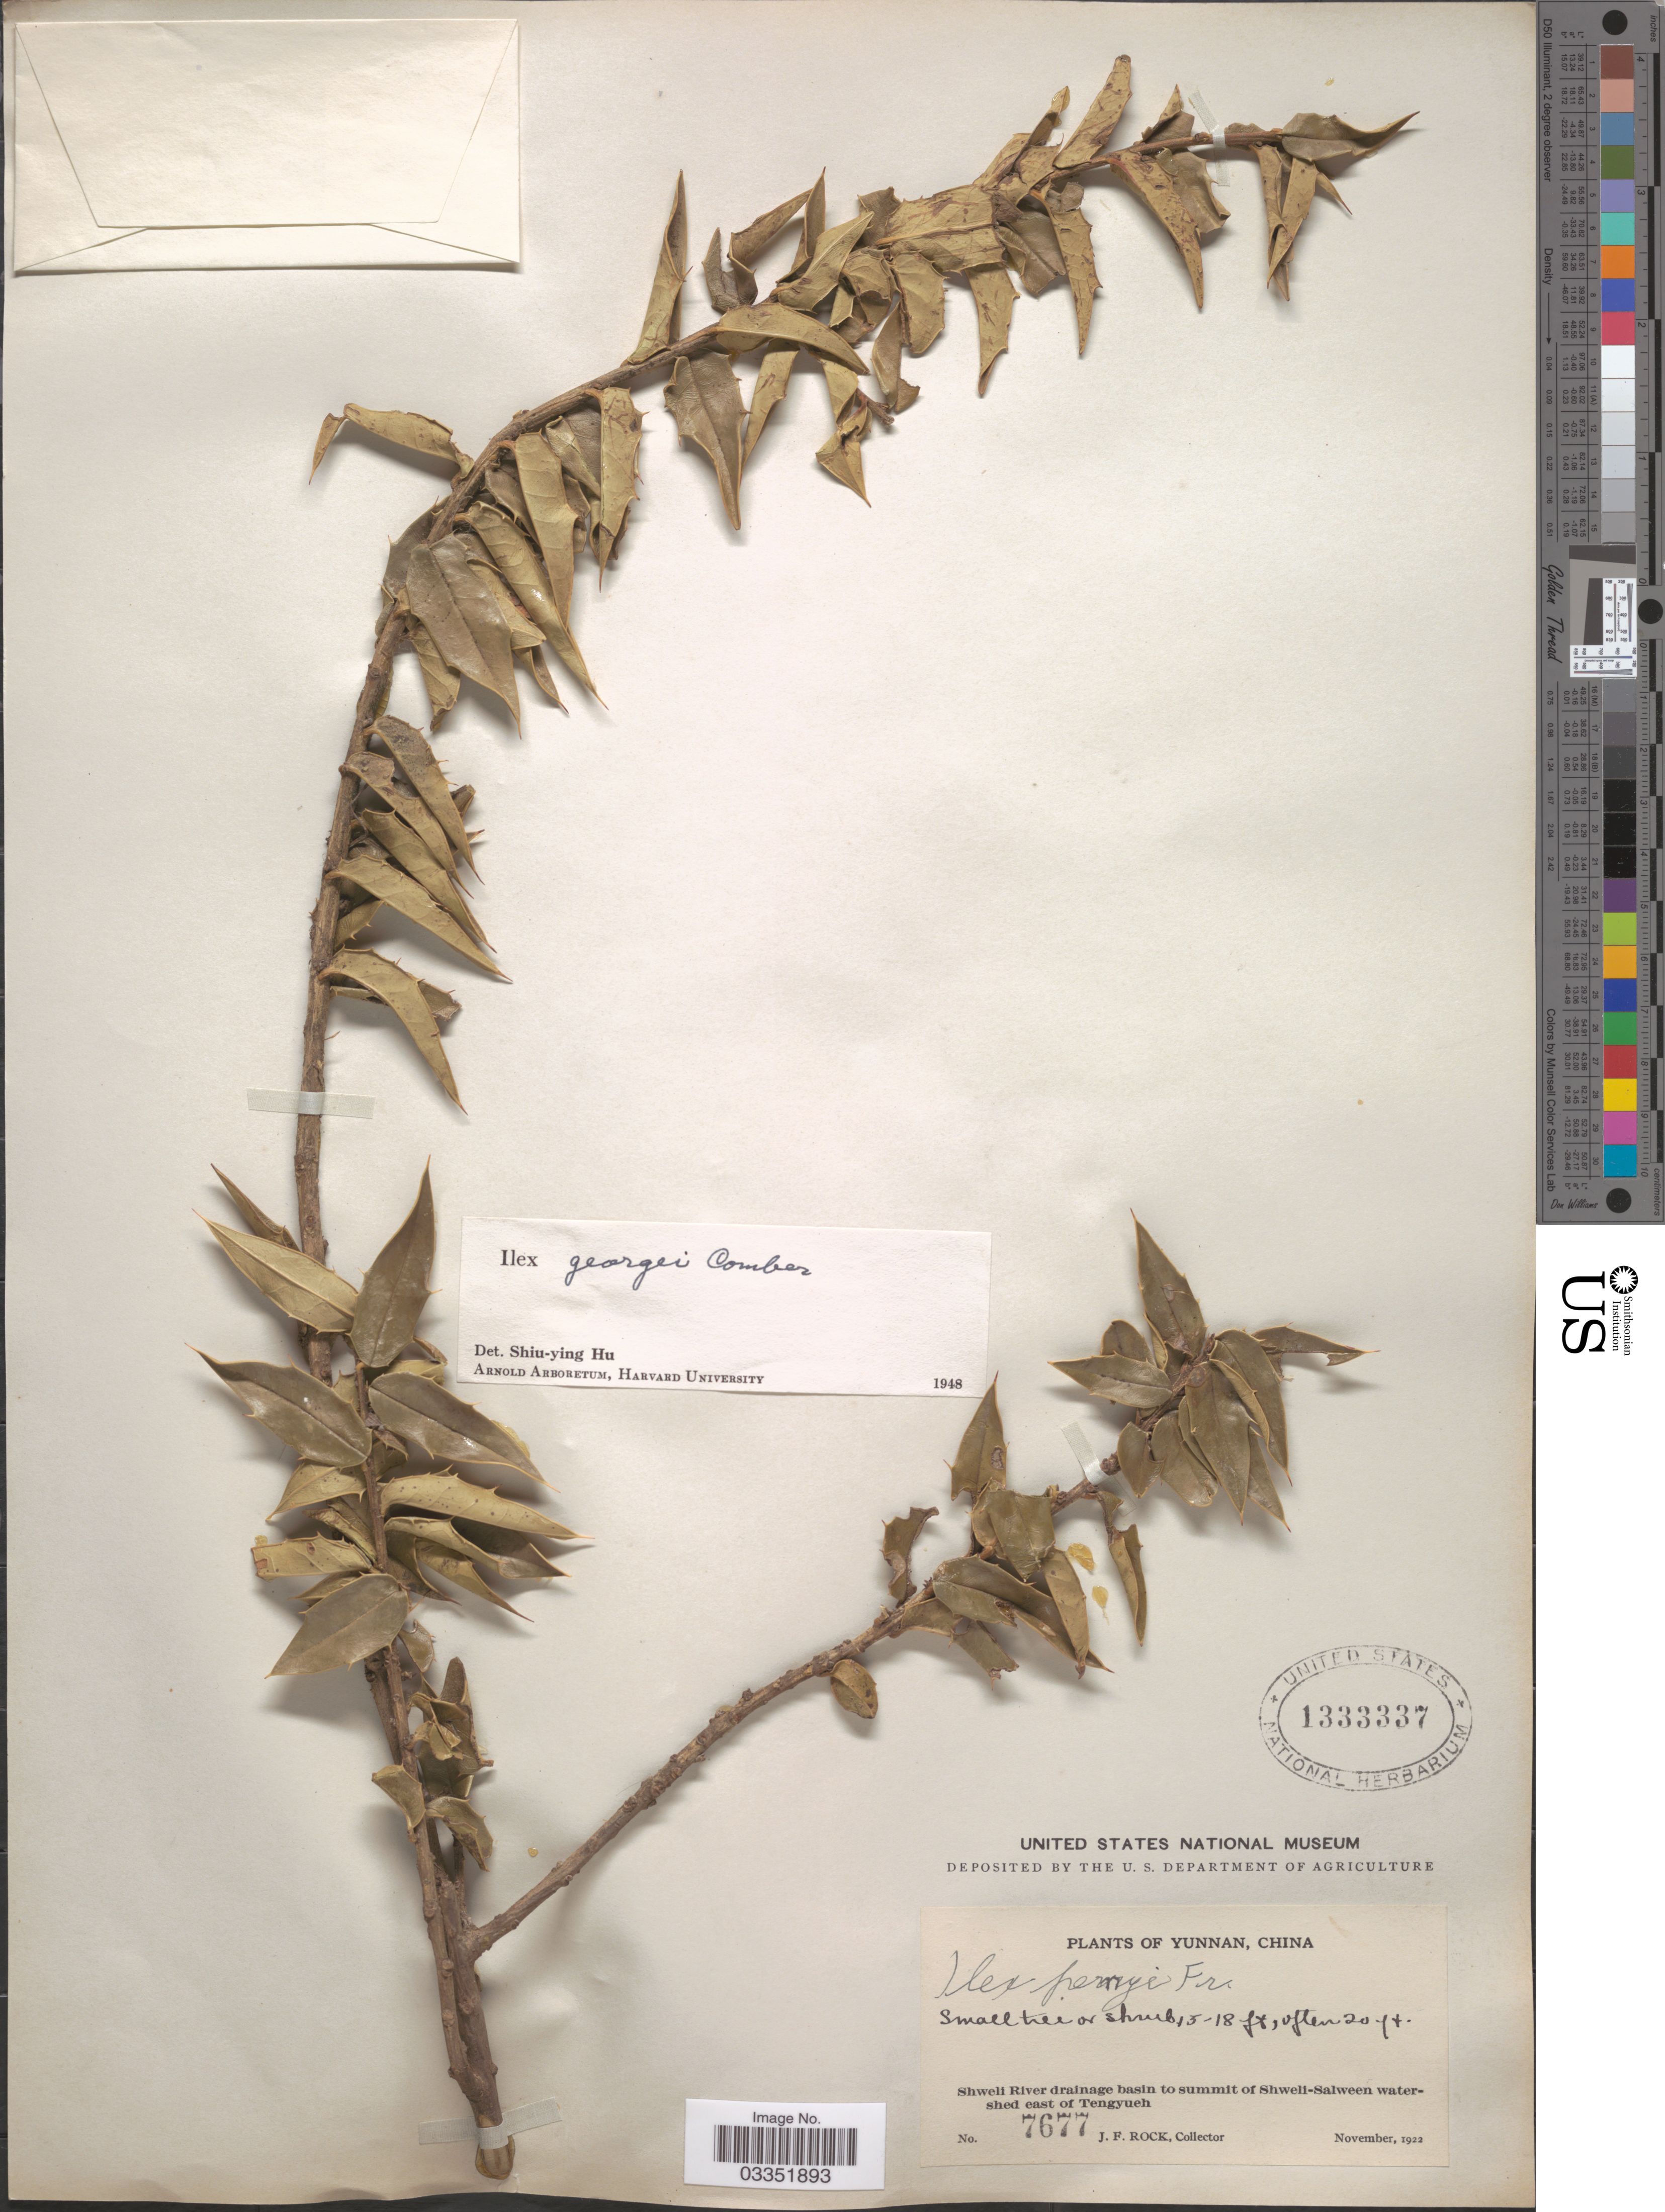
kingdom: Plantae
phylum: Tracheophyta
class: Magnoliopsida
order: Aquifoliales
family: Aquifoliaceae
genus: Ilex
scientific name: Ilex georgei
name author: H.F. Comber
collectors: J. Rock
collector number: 7677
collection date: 1922-11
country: China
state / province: Yunnan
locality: Shweli River drainage basin to summit of Shweli-Salween watershed east of Tengyueh.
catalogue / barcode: US 1333337